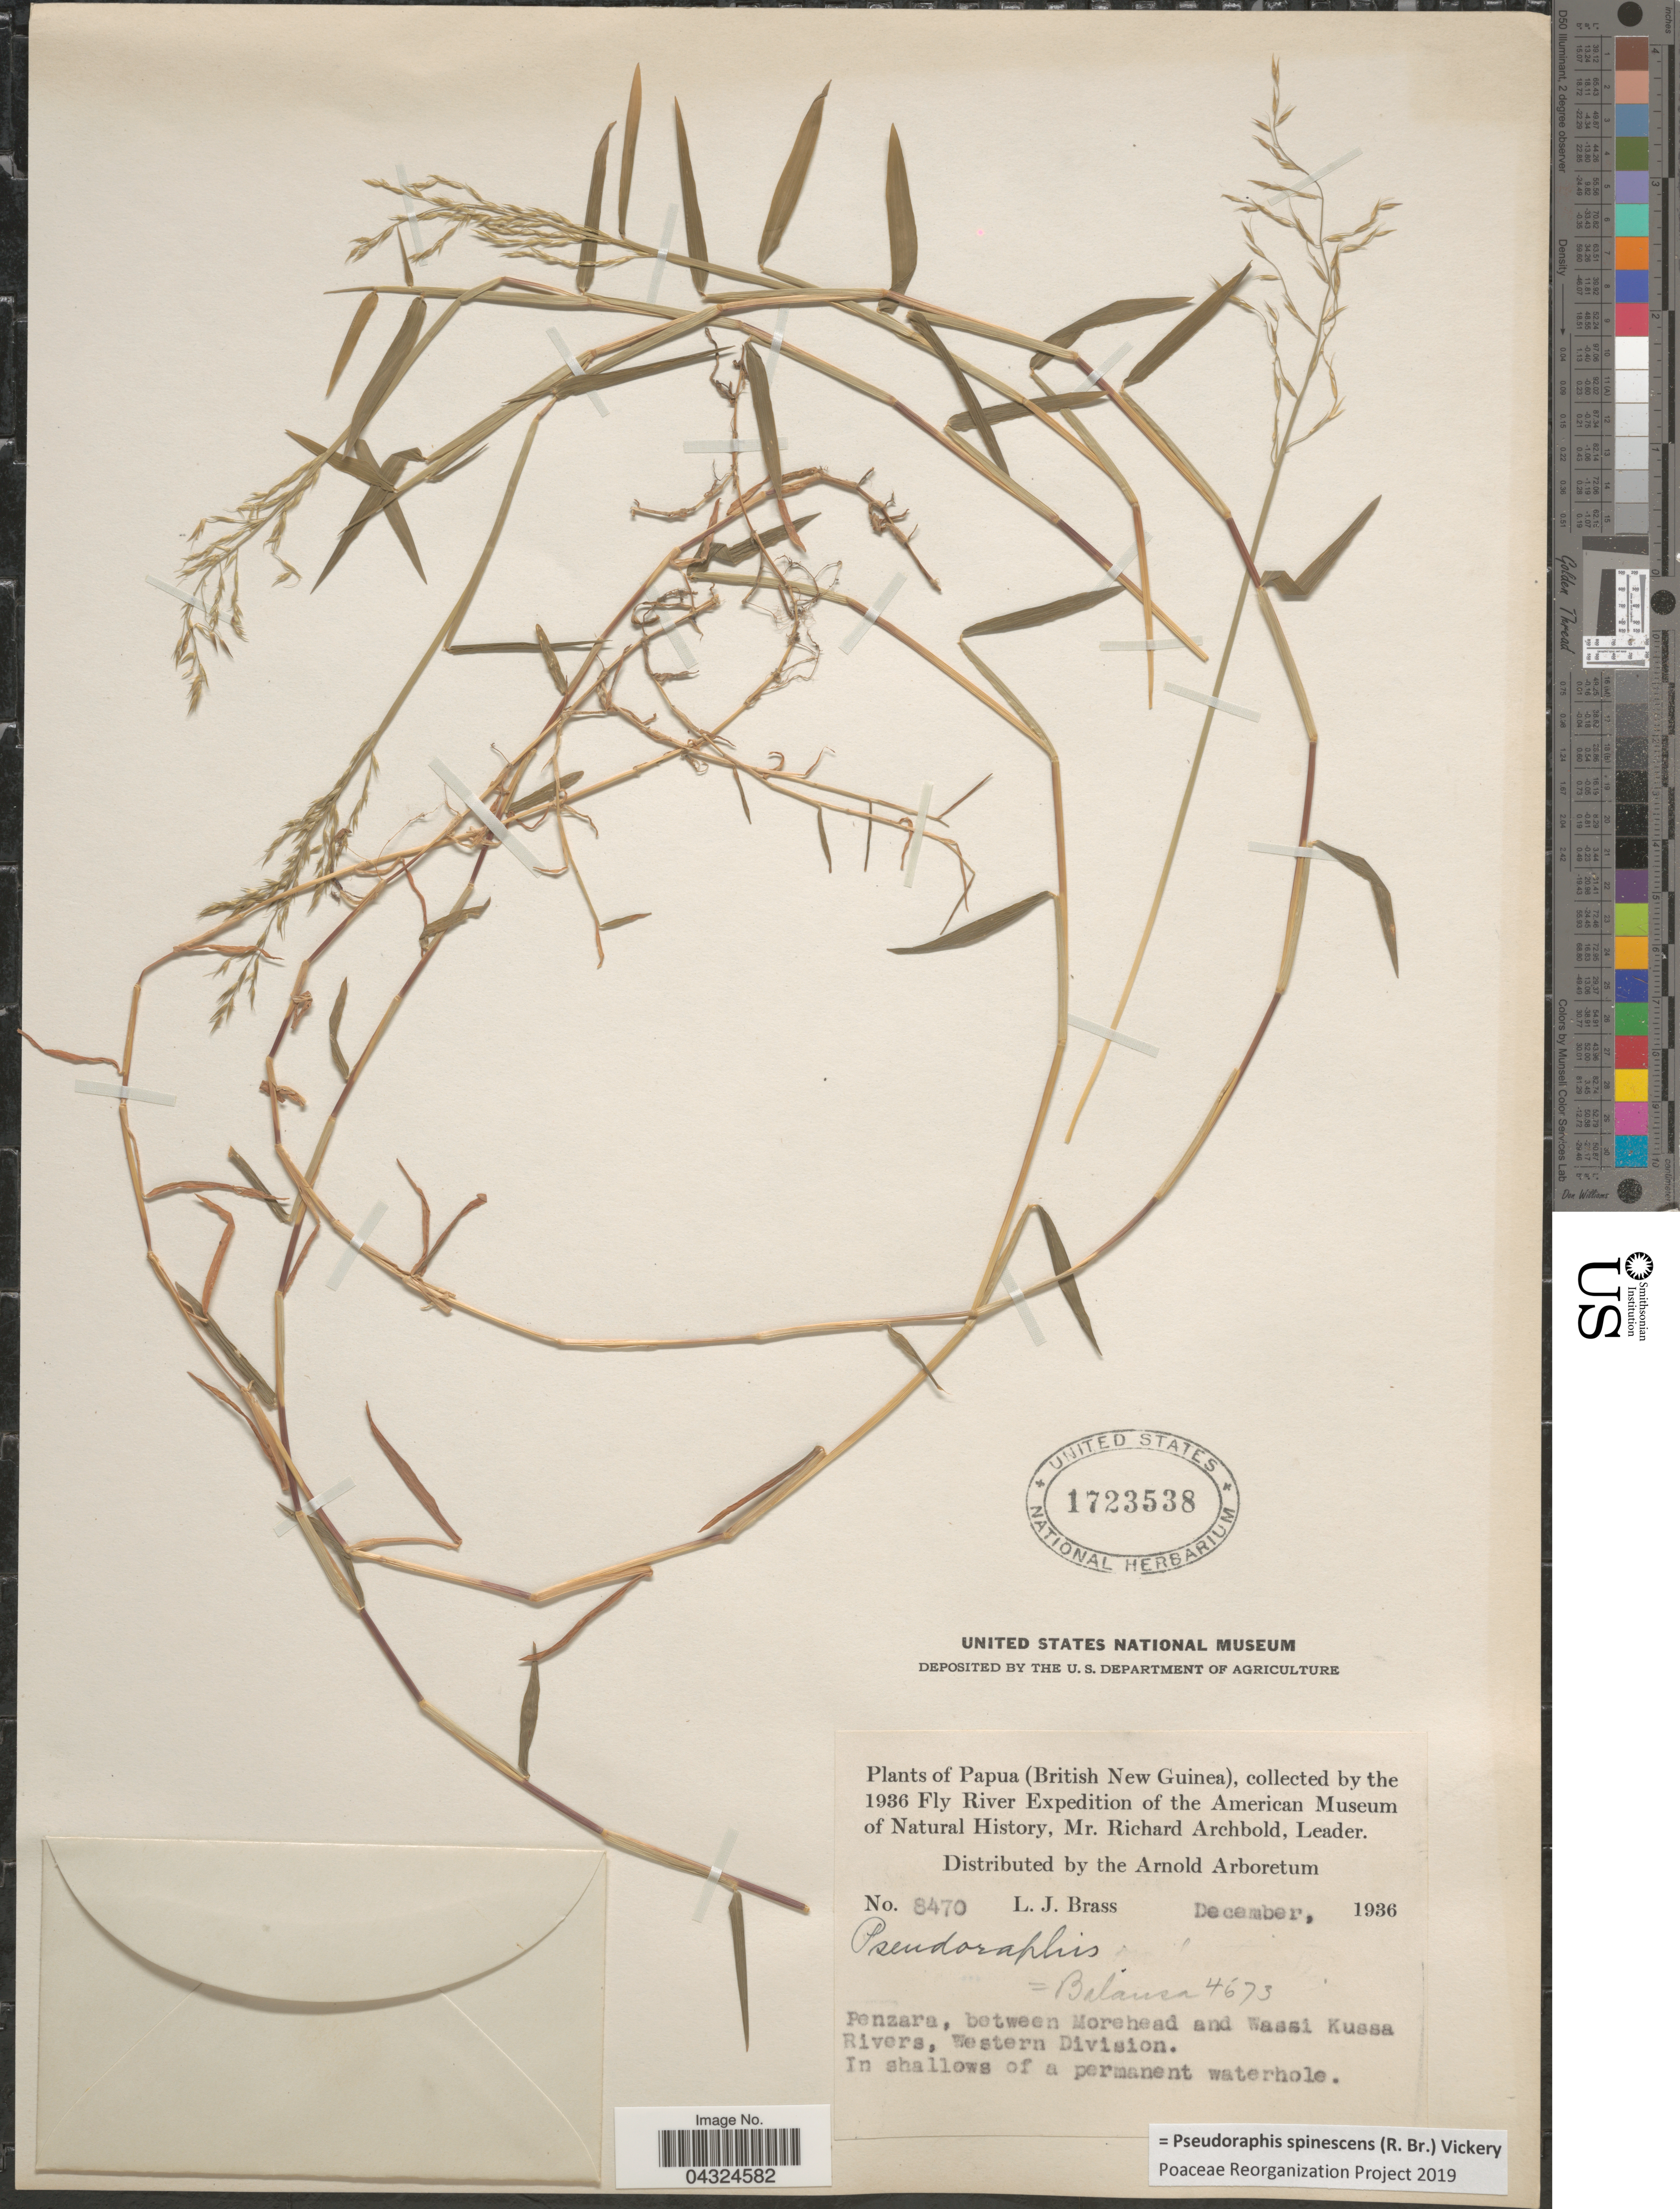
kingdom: Plantae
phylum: Tracheophyta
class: Liliopsida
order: Poales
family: Poaceae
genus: Pseudoraphis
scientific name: Pseudoraphis spinescens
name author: (R. Br.) Vickery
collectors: L. J. Brass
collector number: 8470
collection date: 1936-12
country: Papua New Guinea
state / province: Manus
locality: Papua (British New Guinea), the 1936 Fly River Expedition of the American Museum of Natural History. Penzara, between Morehead and Wassi Kussa Rivers, Western Division.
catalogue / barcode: US 1723538